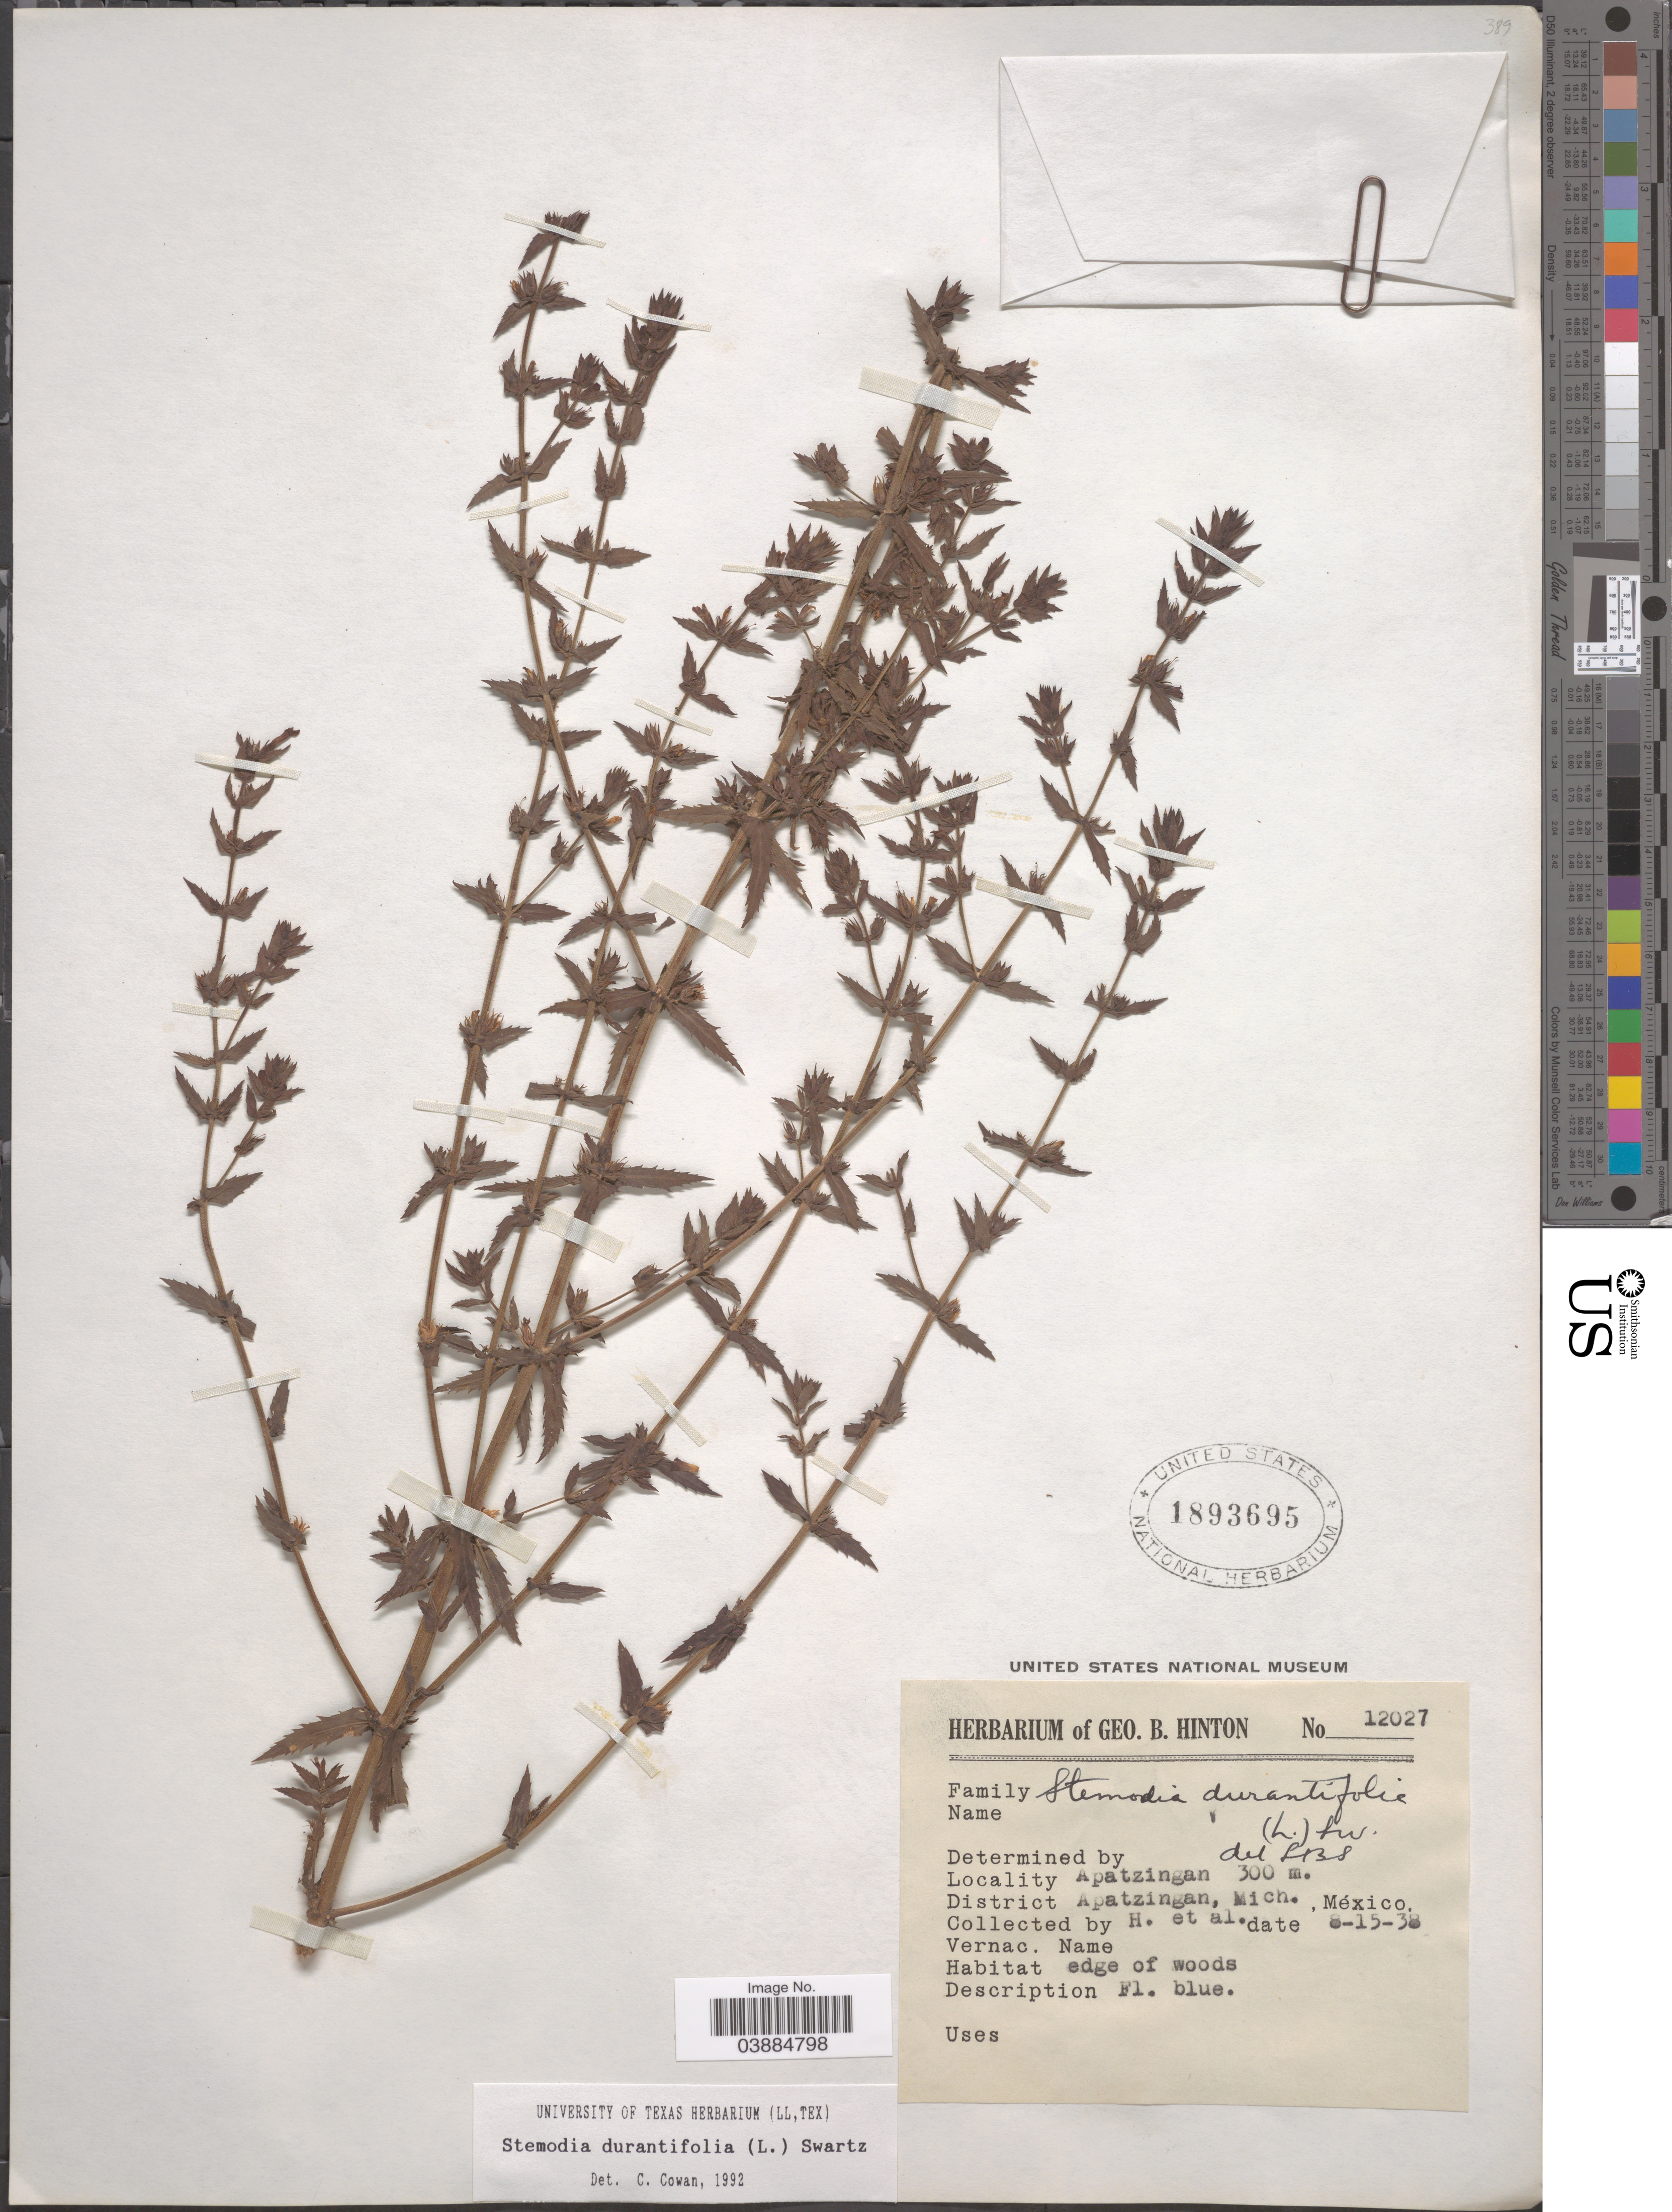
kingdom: Plantae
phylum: Tracheophyta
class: Magnoliopsida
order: Lamiales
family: Plantaginaceae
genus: Stemodia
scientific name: Stemodia durantifolia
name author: (L.) Sw.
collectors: G. B. Hinton & et al.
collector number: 12027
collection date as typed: Transcribed d/m/y: 15/8/38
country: Mexico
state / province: Michoacán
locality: Apatzingan. District Apatzingan.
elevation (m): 300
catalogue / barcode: US 1893695